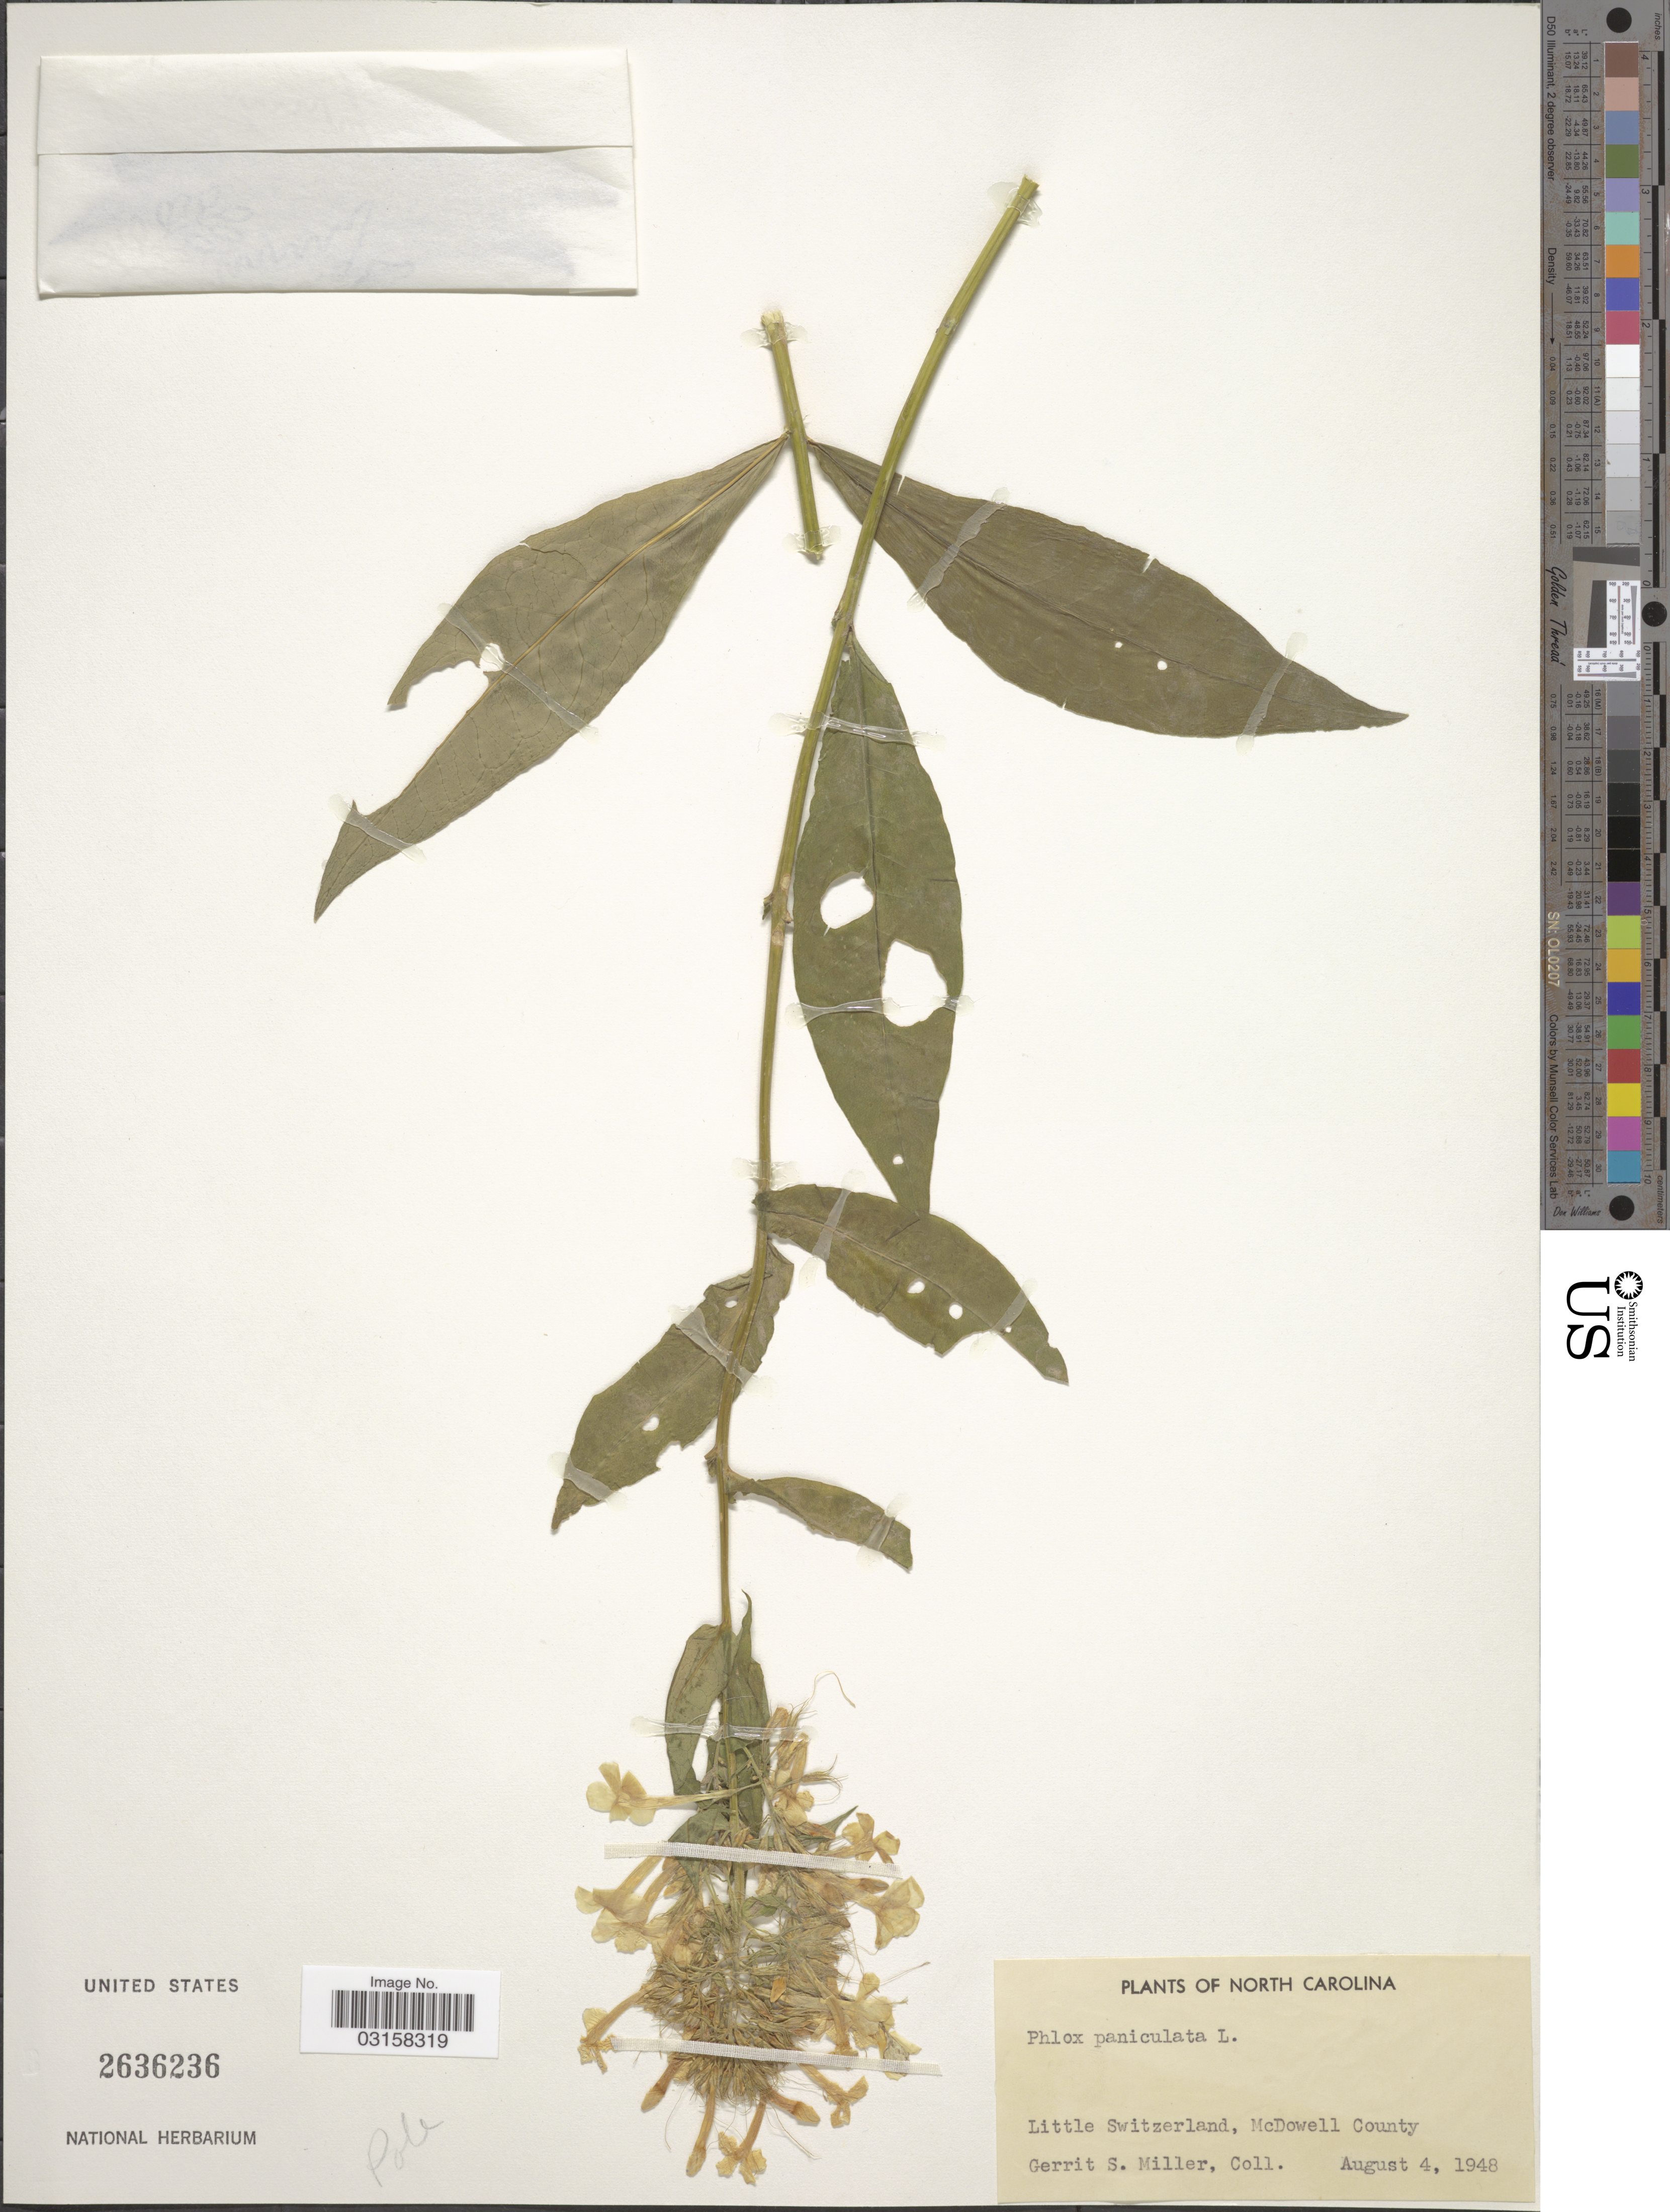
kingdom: Plantae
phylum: Tracheophyta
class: Magnoliopsida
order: Ericales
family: Polemoniaceae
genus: Phlox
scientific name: Phlox paniculata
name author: L.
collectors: G. S. Miller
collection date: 1948-08-04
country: United States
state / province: North Carolina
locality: Little Switzerland, McDowell County.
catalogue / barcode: US 2636236